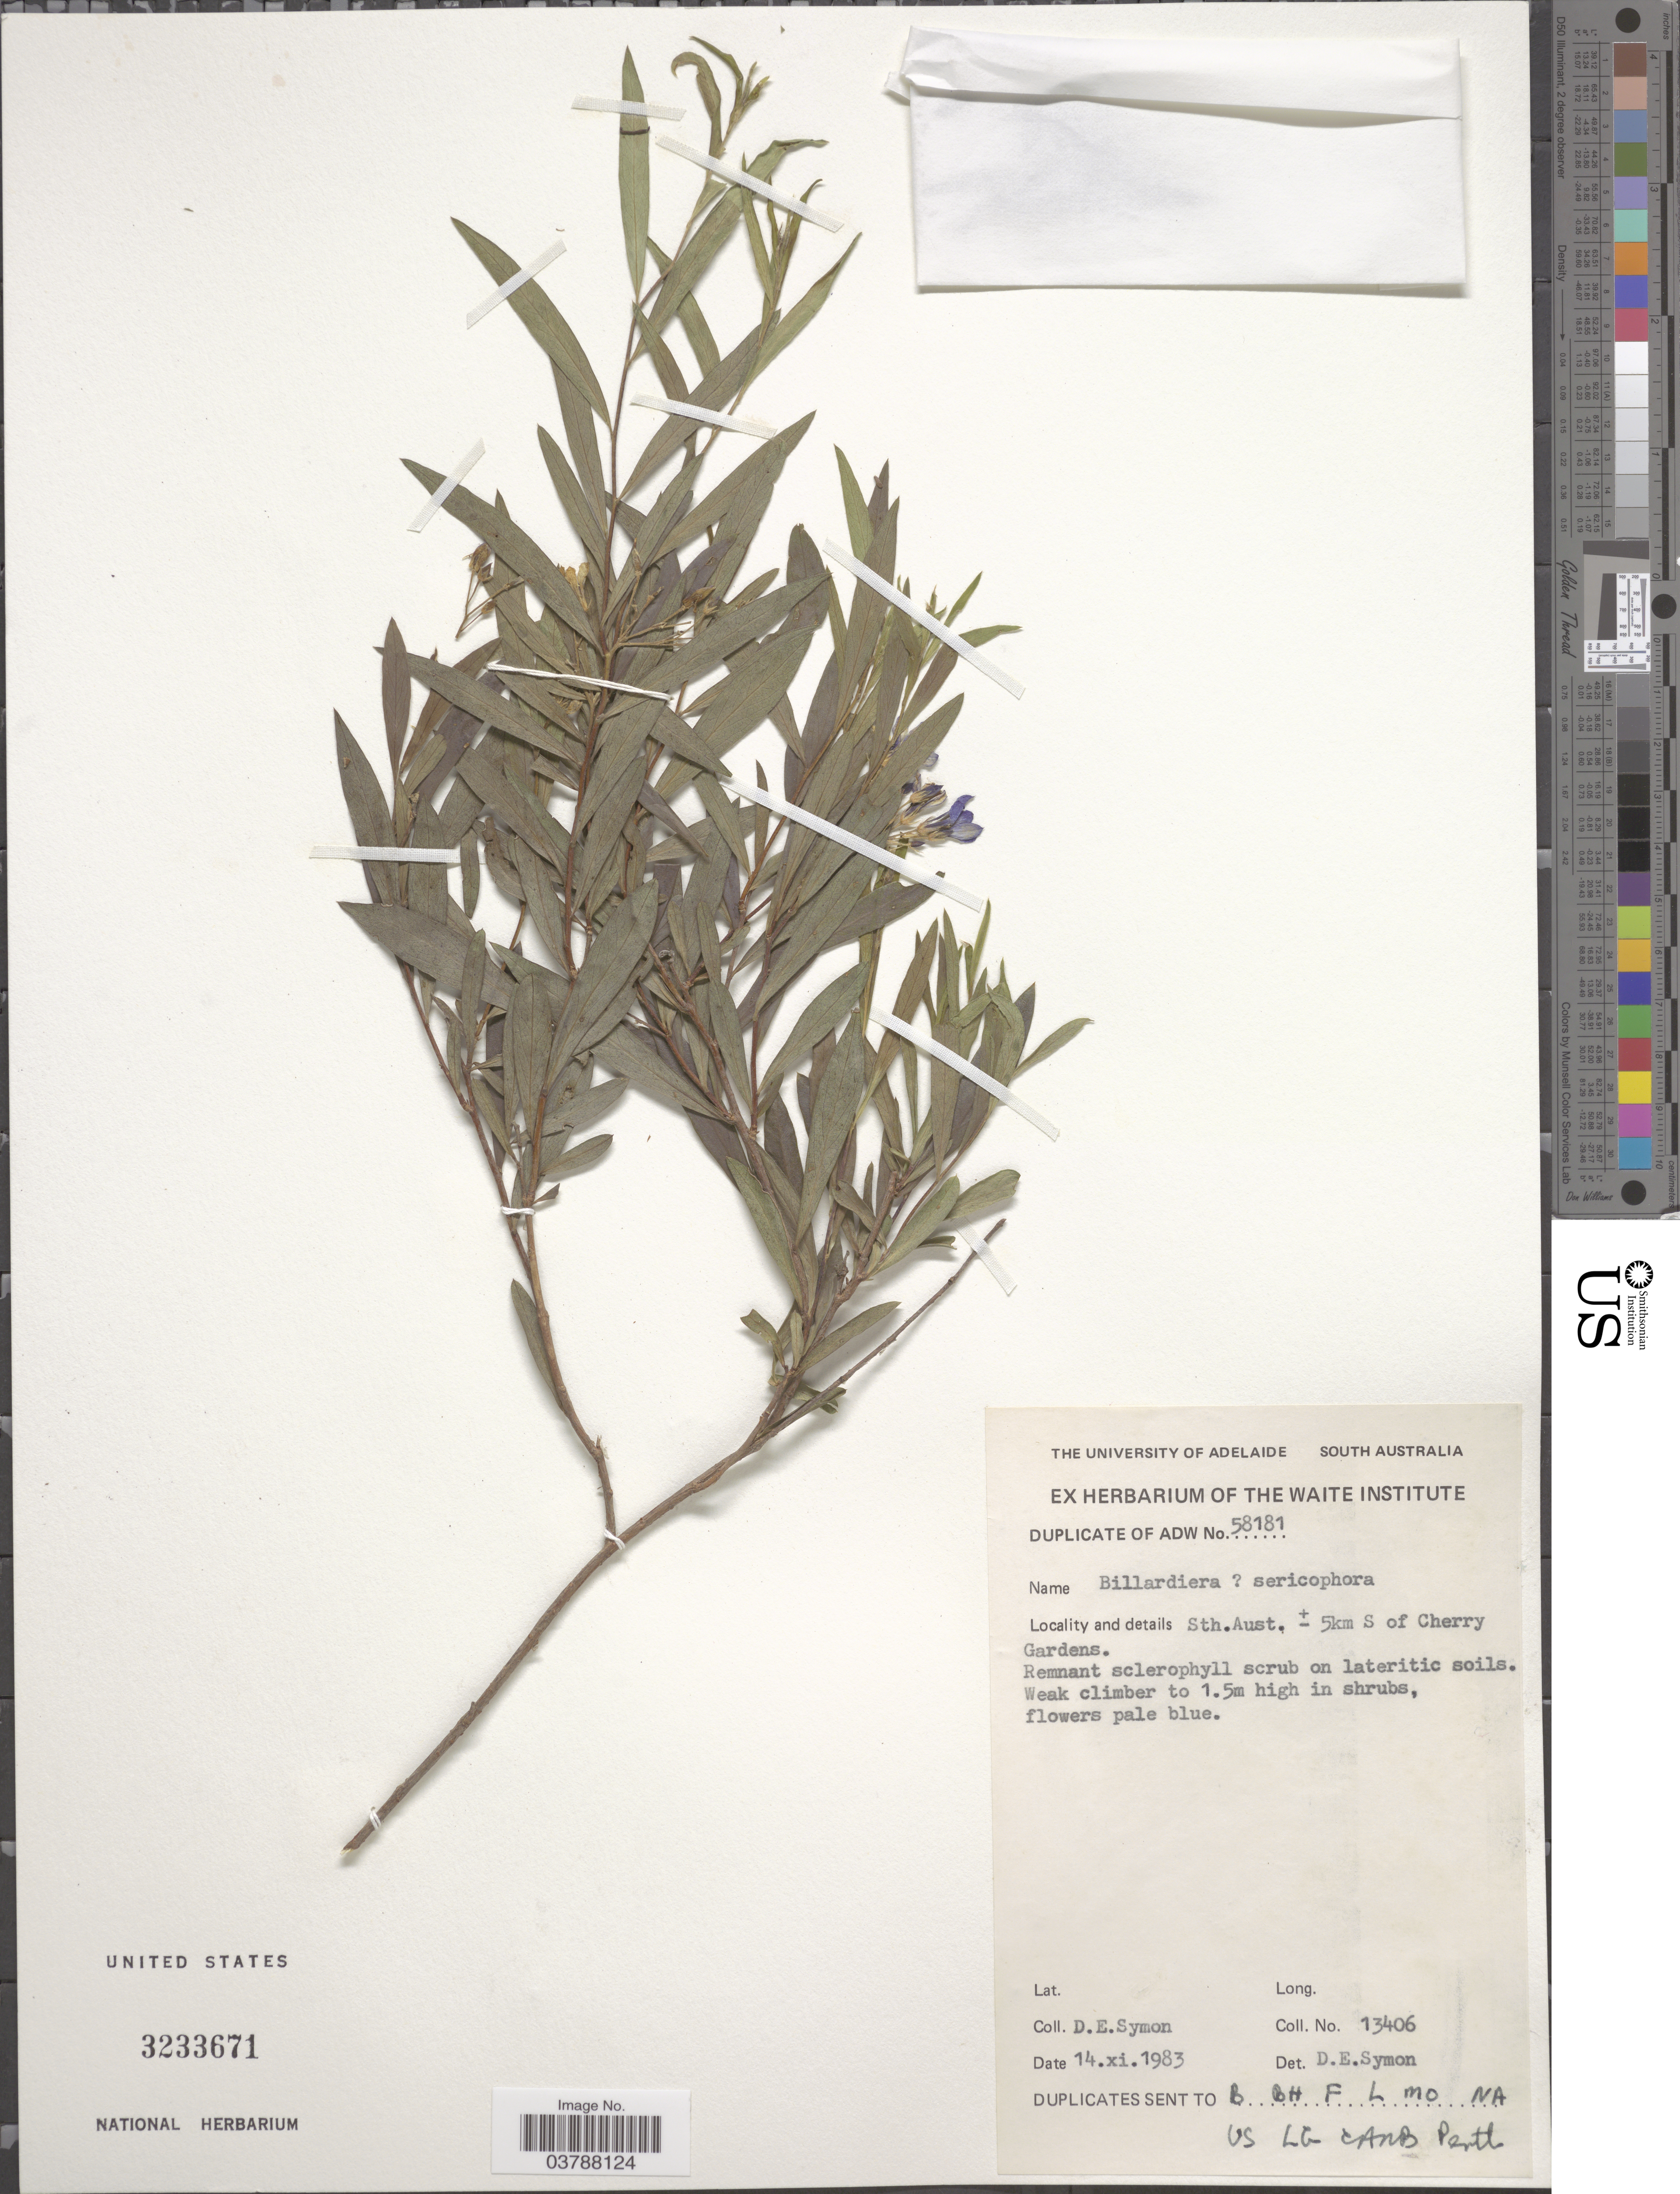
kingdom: Plantae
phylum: Tracheophyta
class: Magnoliopsida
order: Apiales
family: Pittosporaceae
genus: Billardiera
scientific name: Billardiera sericophora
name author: F. Muell.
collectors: D. Symon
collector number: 13406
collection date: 1983-11-14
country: Australia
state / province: South Australia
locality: ± 5km S of Cherry Gardens.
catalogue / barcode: US 3233671